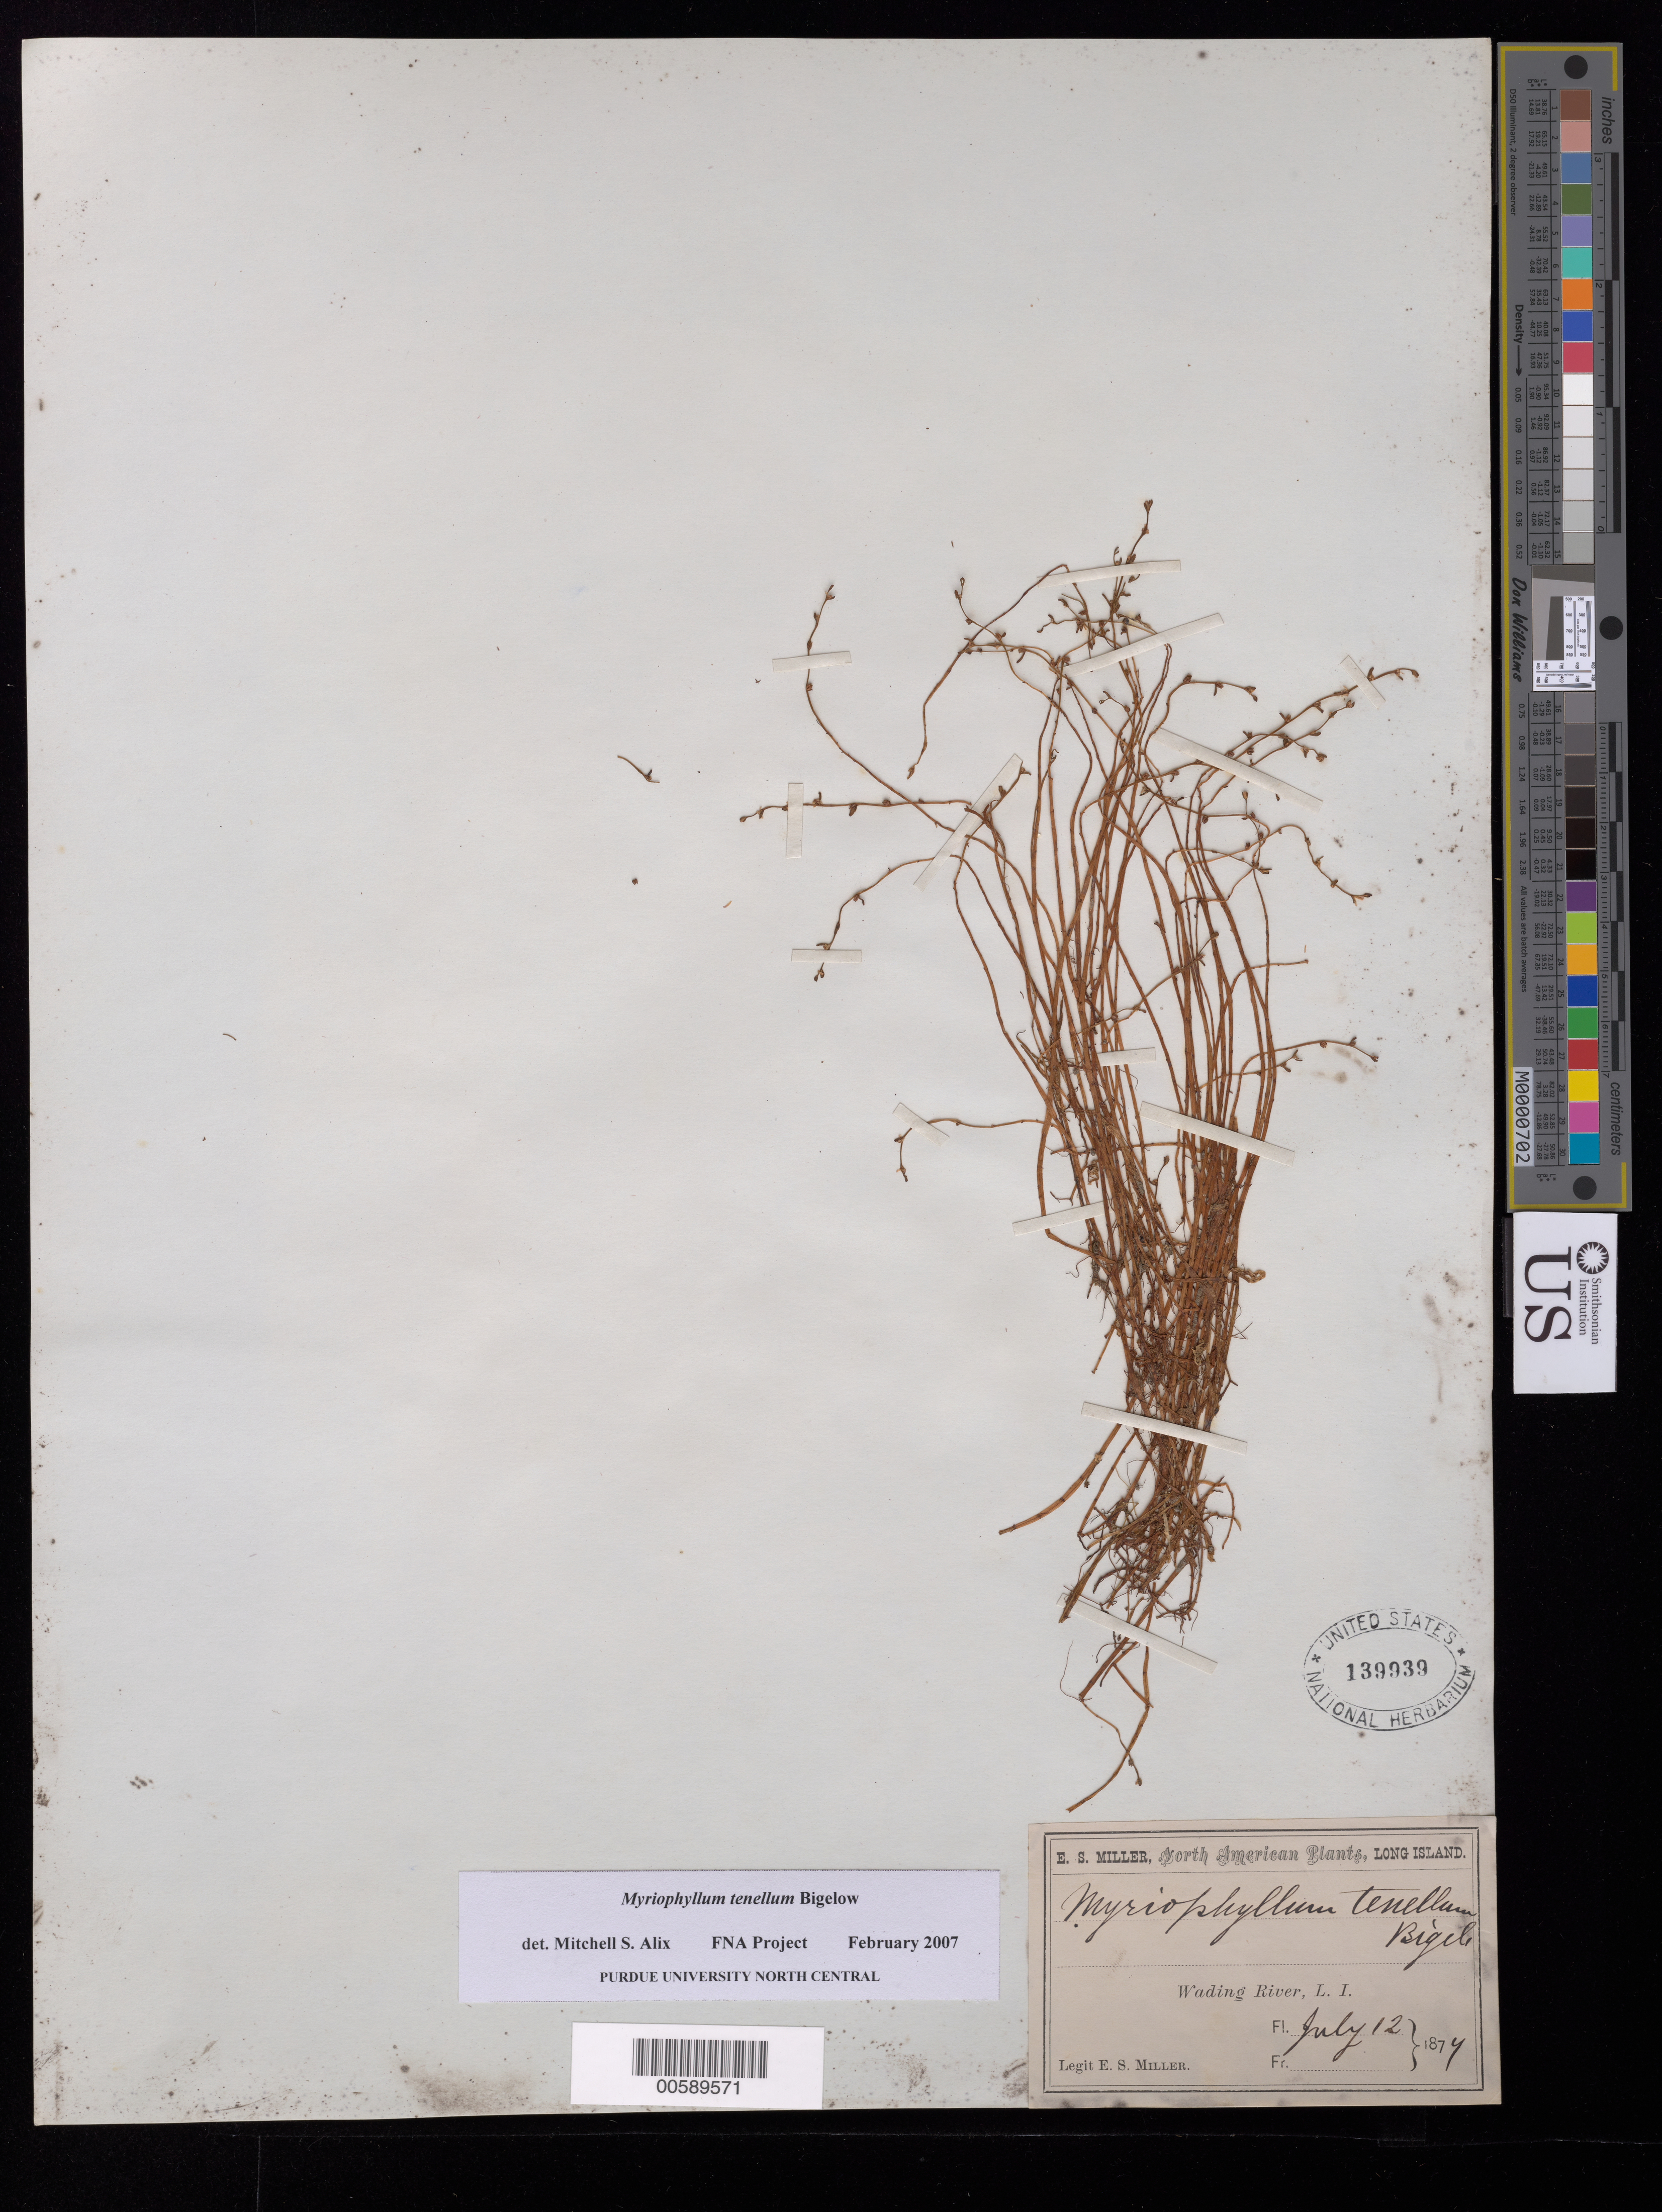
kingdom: Plantae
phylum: Tracheophyta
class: Magnoliopsida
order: Saxifragales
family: Haloragaceae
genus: Myriophyllum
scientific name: Myriophyllum tenellum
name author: Bigelow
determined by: Alix, M. S.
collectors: E. S. Miller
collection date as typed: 12 Jul 1874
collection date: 1874-07-12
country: United States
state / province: New York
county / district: Suffolk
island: Long Island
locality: Wading River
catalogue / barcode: US 139939